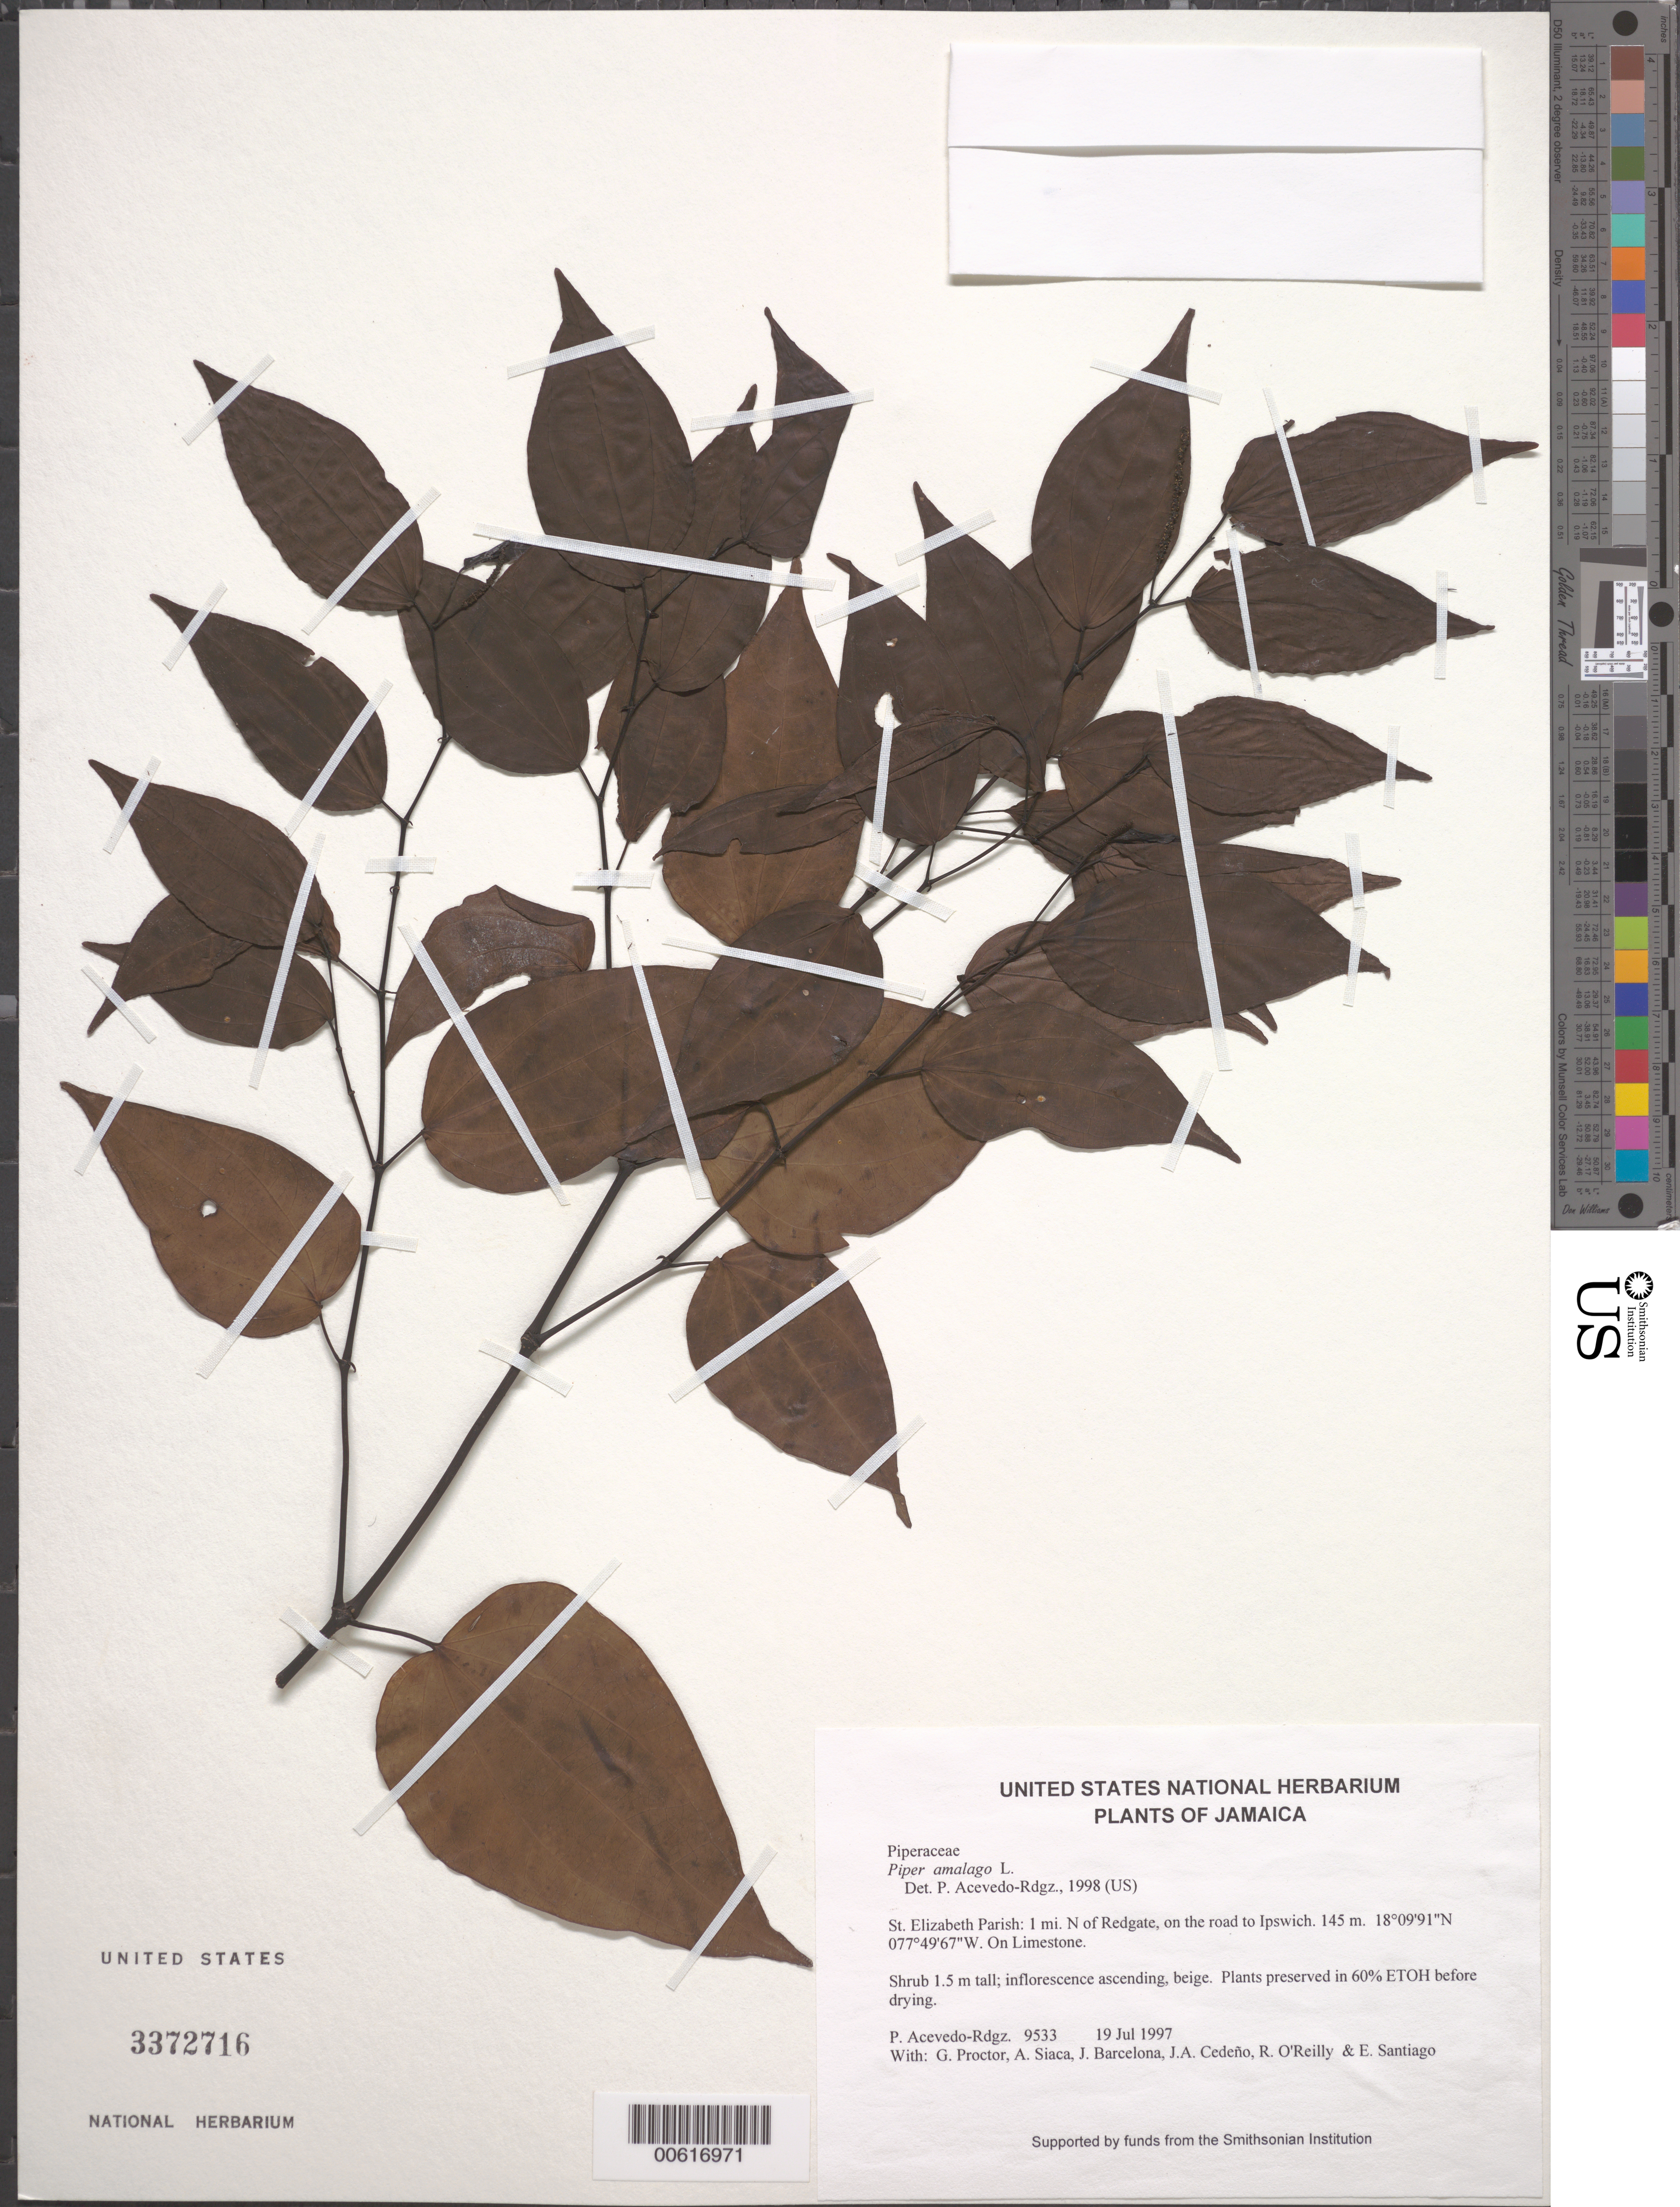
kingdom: Plantae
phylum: Tracheophyta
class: Magnoliopsida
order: Piperales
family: Piperaceae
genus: Piper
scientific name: Piper amalago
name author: L.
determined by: Acevedo-Rodríguez, P., (BOT), Smithsonian Institution - National Museum of Natural History (UNITED STATES)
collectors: P. Acevedo-Rodr., G. R. Proctor, A. Siaca, J. Barcelona, J. A. Cedeño M. & R. O'Reilly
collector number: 9533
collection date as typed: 19 Jul 1997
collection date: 1997-07-19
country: Jamaica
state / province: Saint Elizabeth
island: Jamaica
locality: St. Elizabeth Parish: 1 mi. N of Redgate, on the road to Ipswich.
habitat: On Limestone.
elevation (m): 145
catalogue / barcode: US 3372716